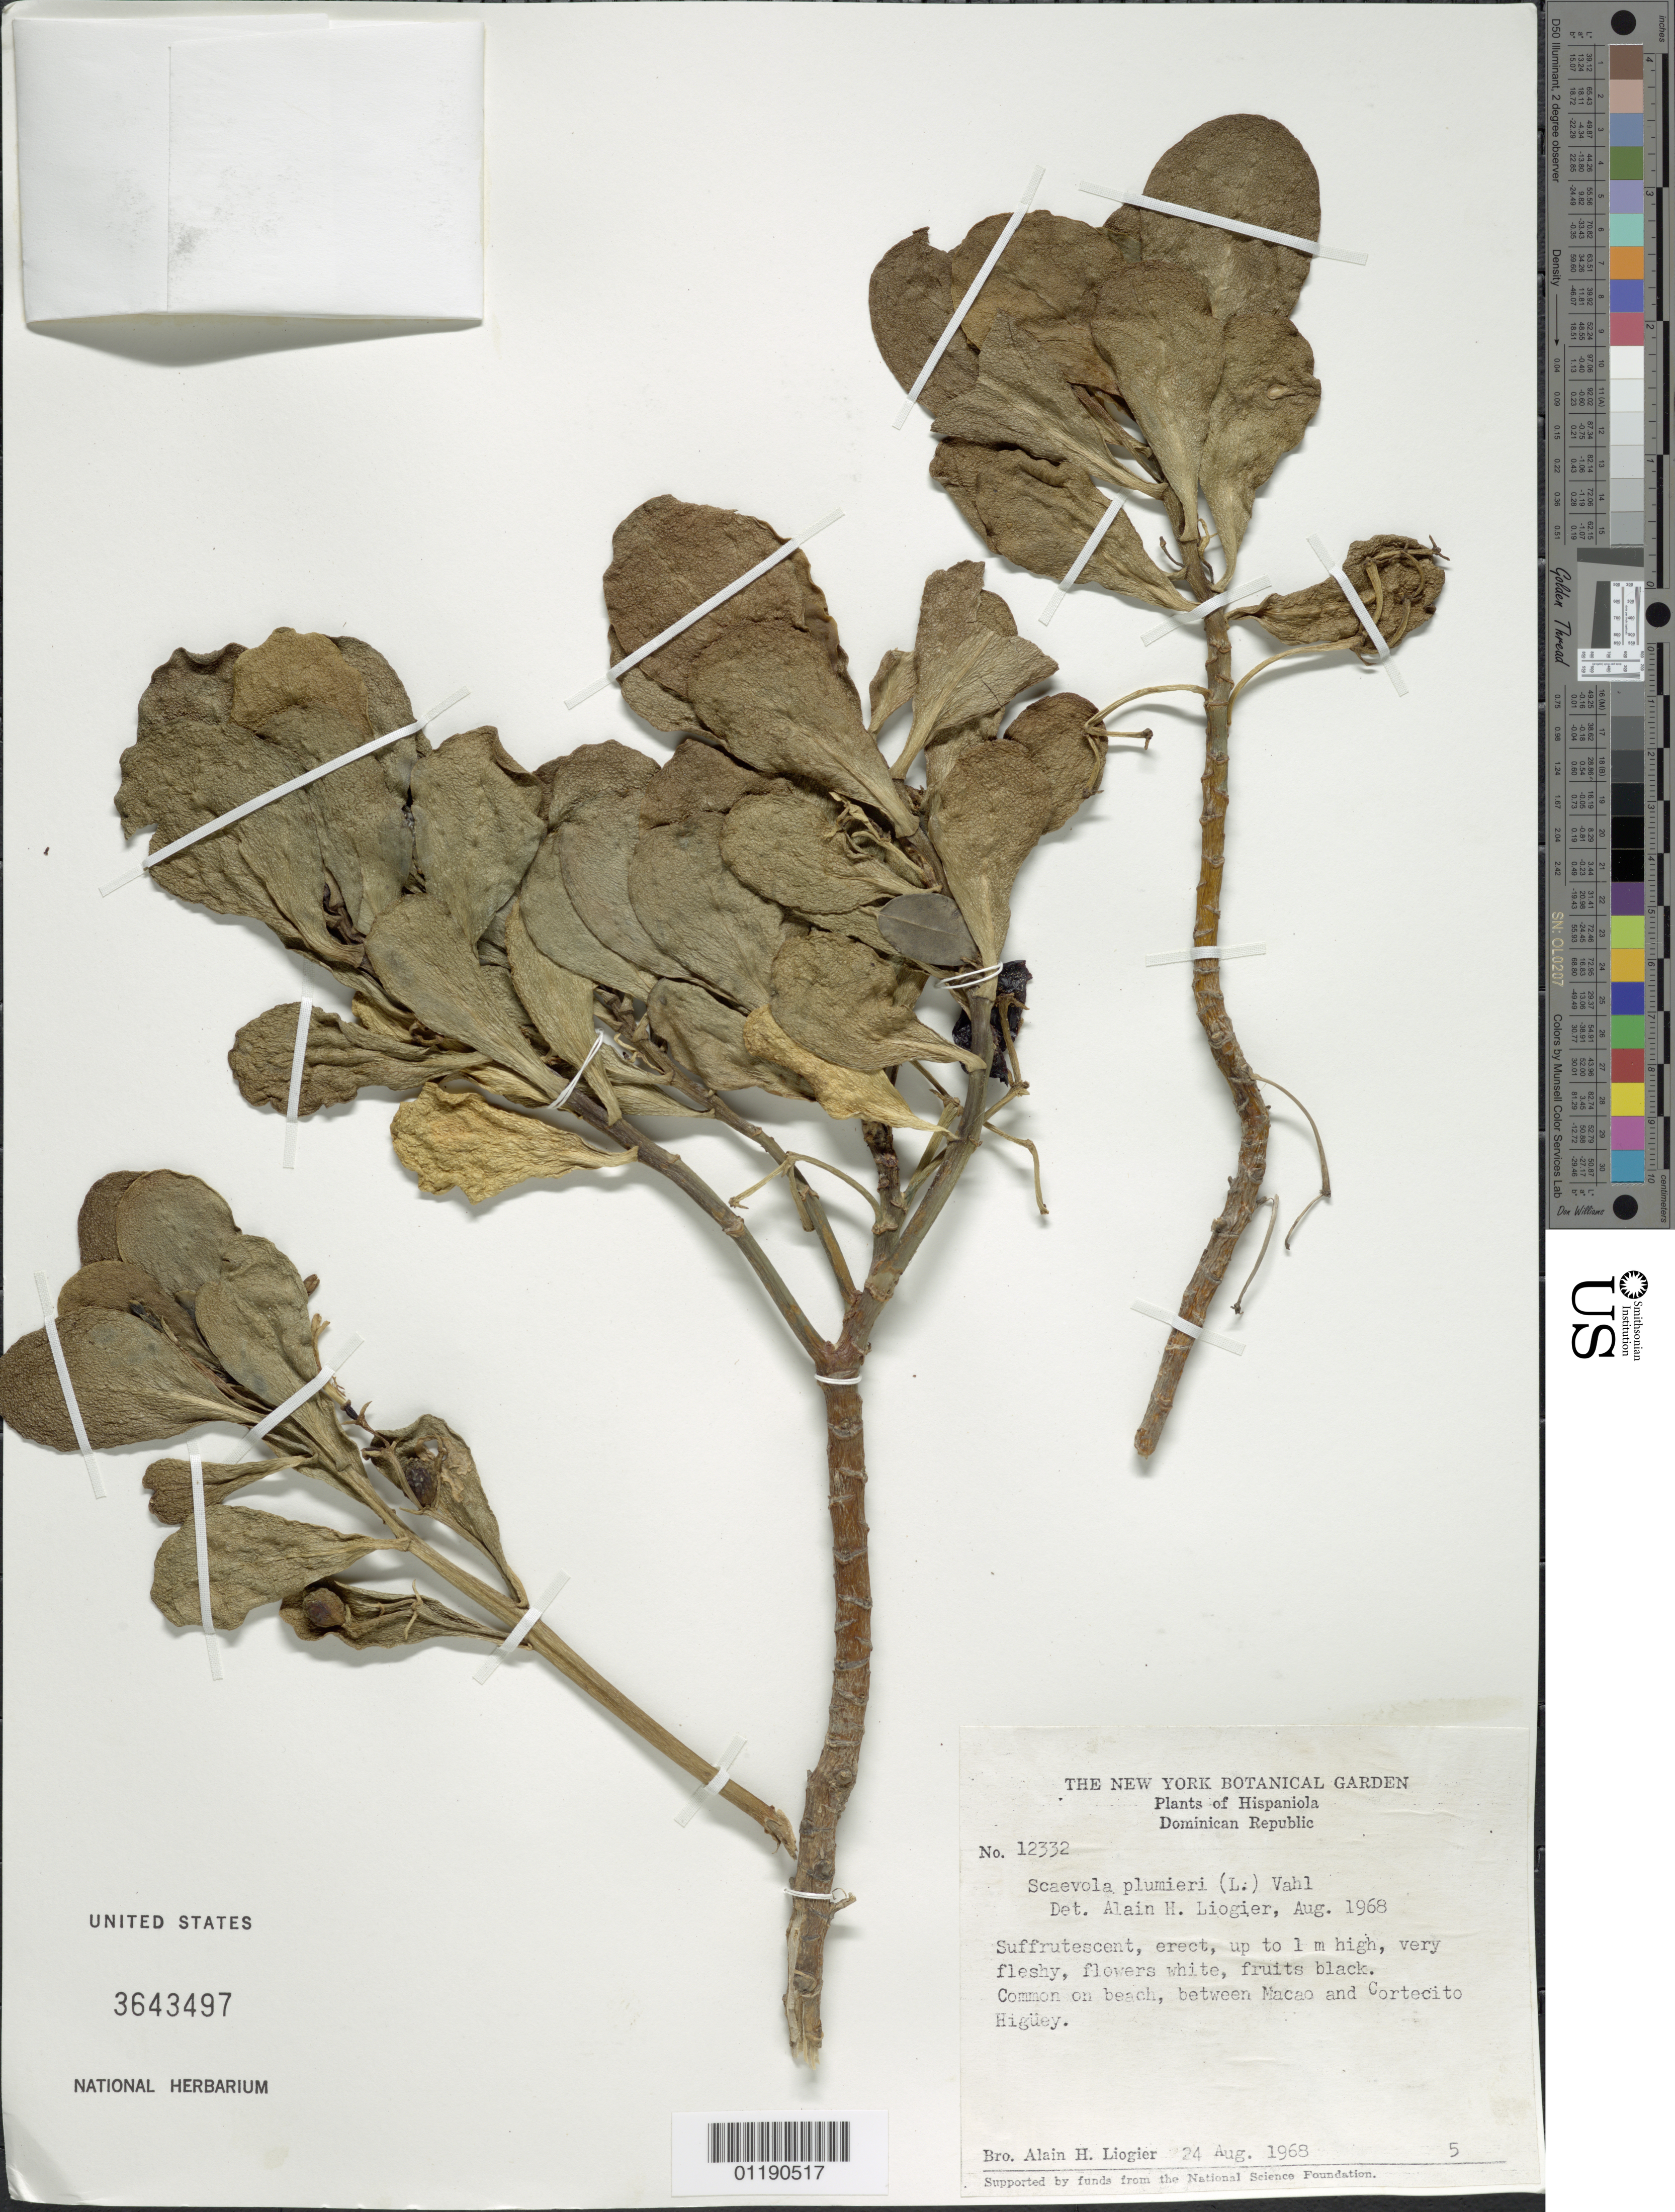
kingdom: Plantae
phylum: Tracheophyta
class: Magnoliopsida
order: Asterales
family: Goodeniaceae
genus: Scaevola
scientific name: Scaevola plumieri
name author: (L.) Vahl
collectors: A. H. Liogier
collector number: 12332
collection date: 1968-08-24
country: Dominican Republic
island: Hispaniola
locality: Between Macao and Cortecito Higuey.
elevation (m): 0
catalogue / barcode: US 3643497